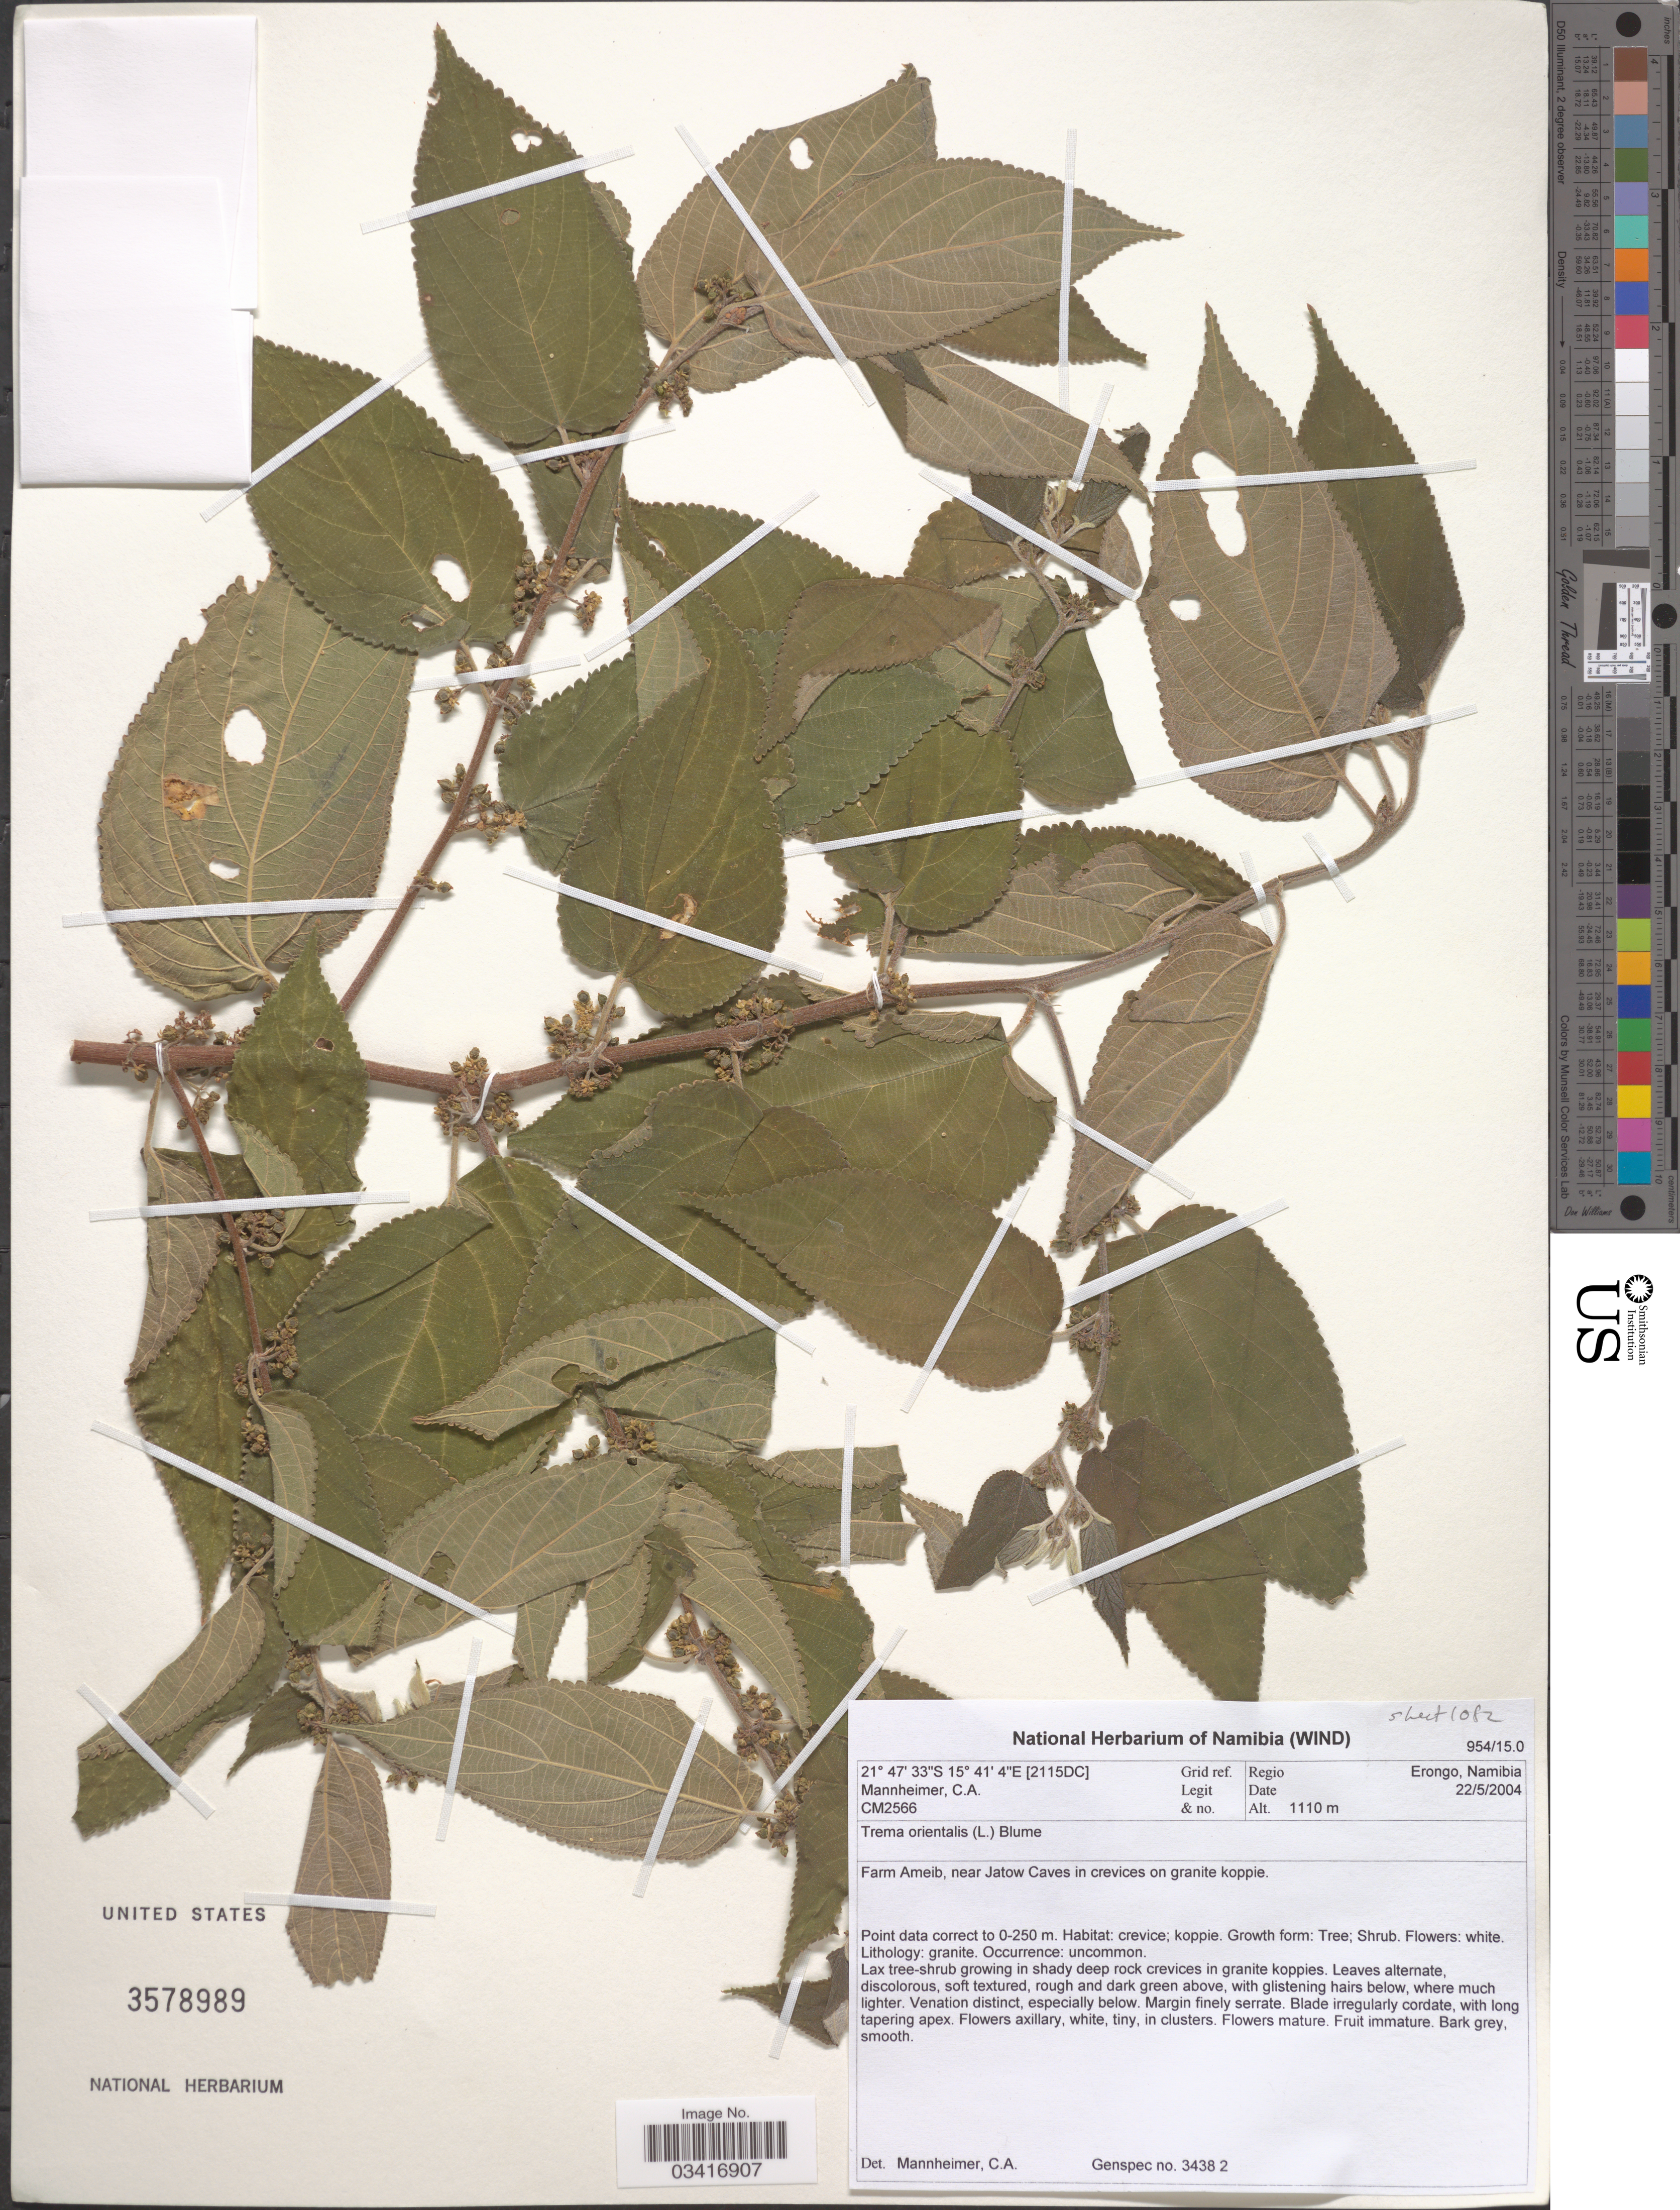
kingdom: Plantae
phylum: Tracheophyta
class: Magnoliopsida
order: Rosales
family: Cannabaceae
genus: Trema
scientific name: Trema orientale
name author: (L.) Blume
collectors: C. A. Mannheimer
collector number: CM2566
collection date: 2004-05-22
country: Namibia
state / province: Erongo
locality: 2115DC Grid ref. Farm Ameib, near Jatow Caves in crevices on granite koppie.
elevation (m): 1110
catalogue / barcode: US 3578989